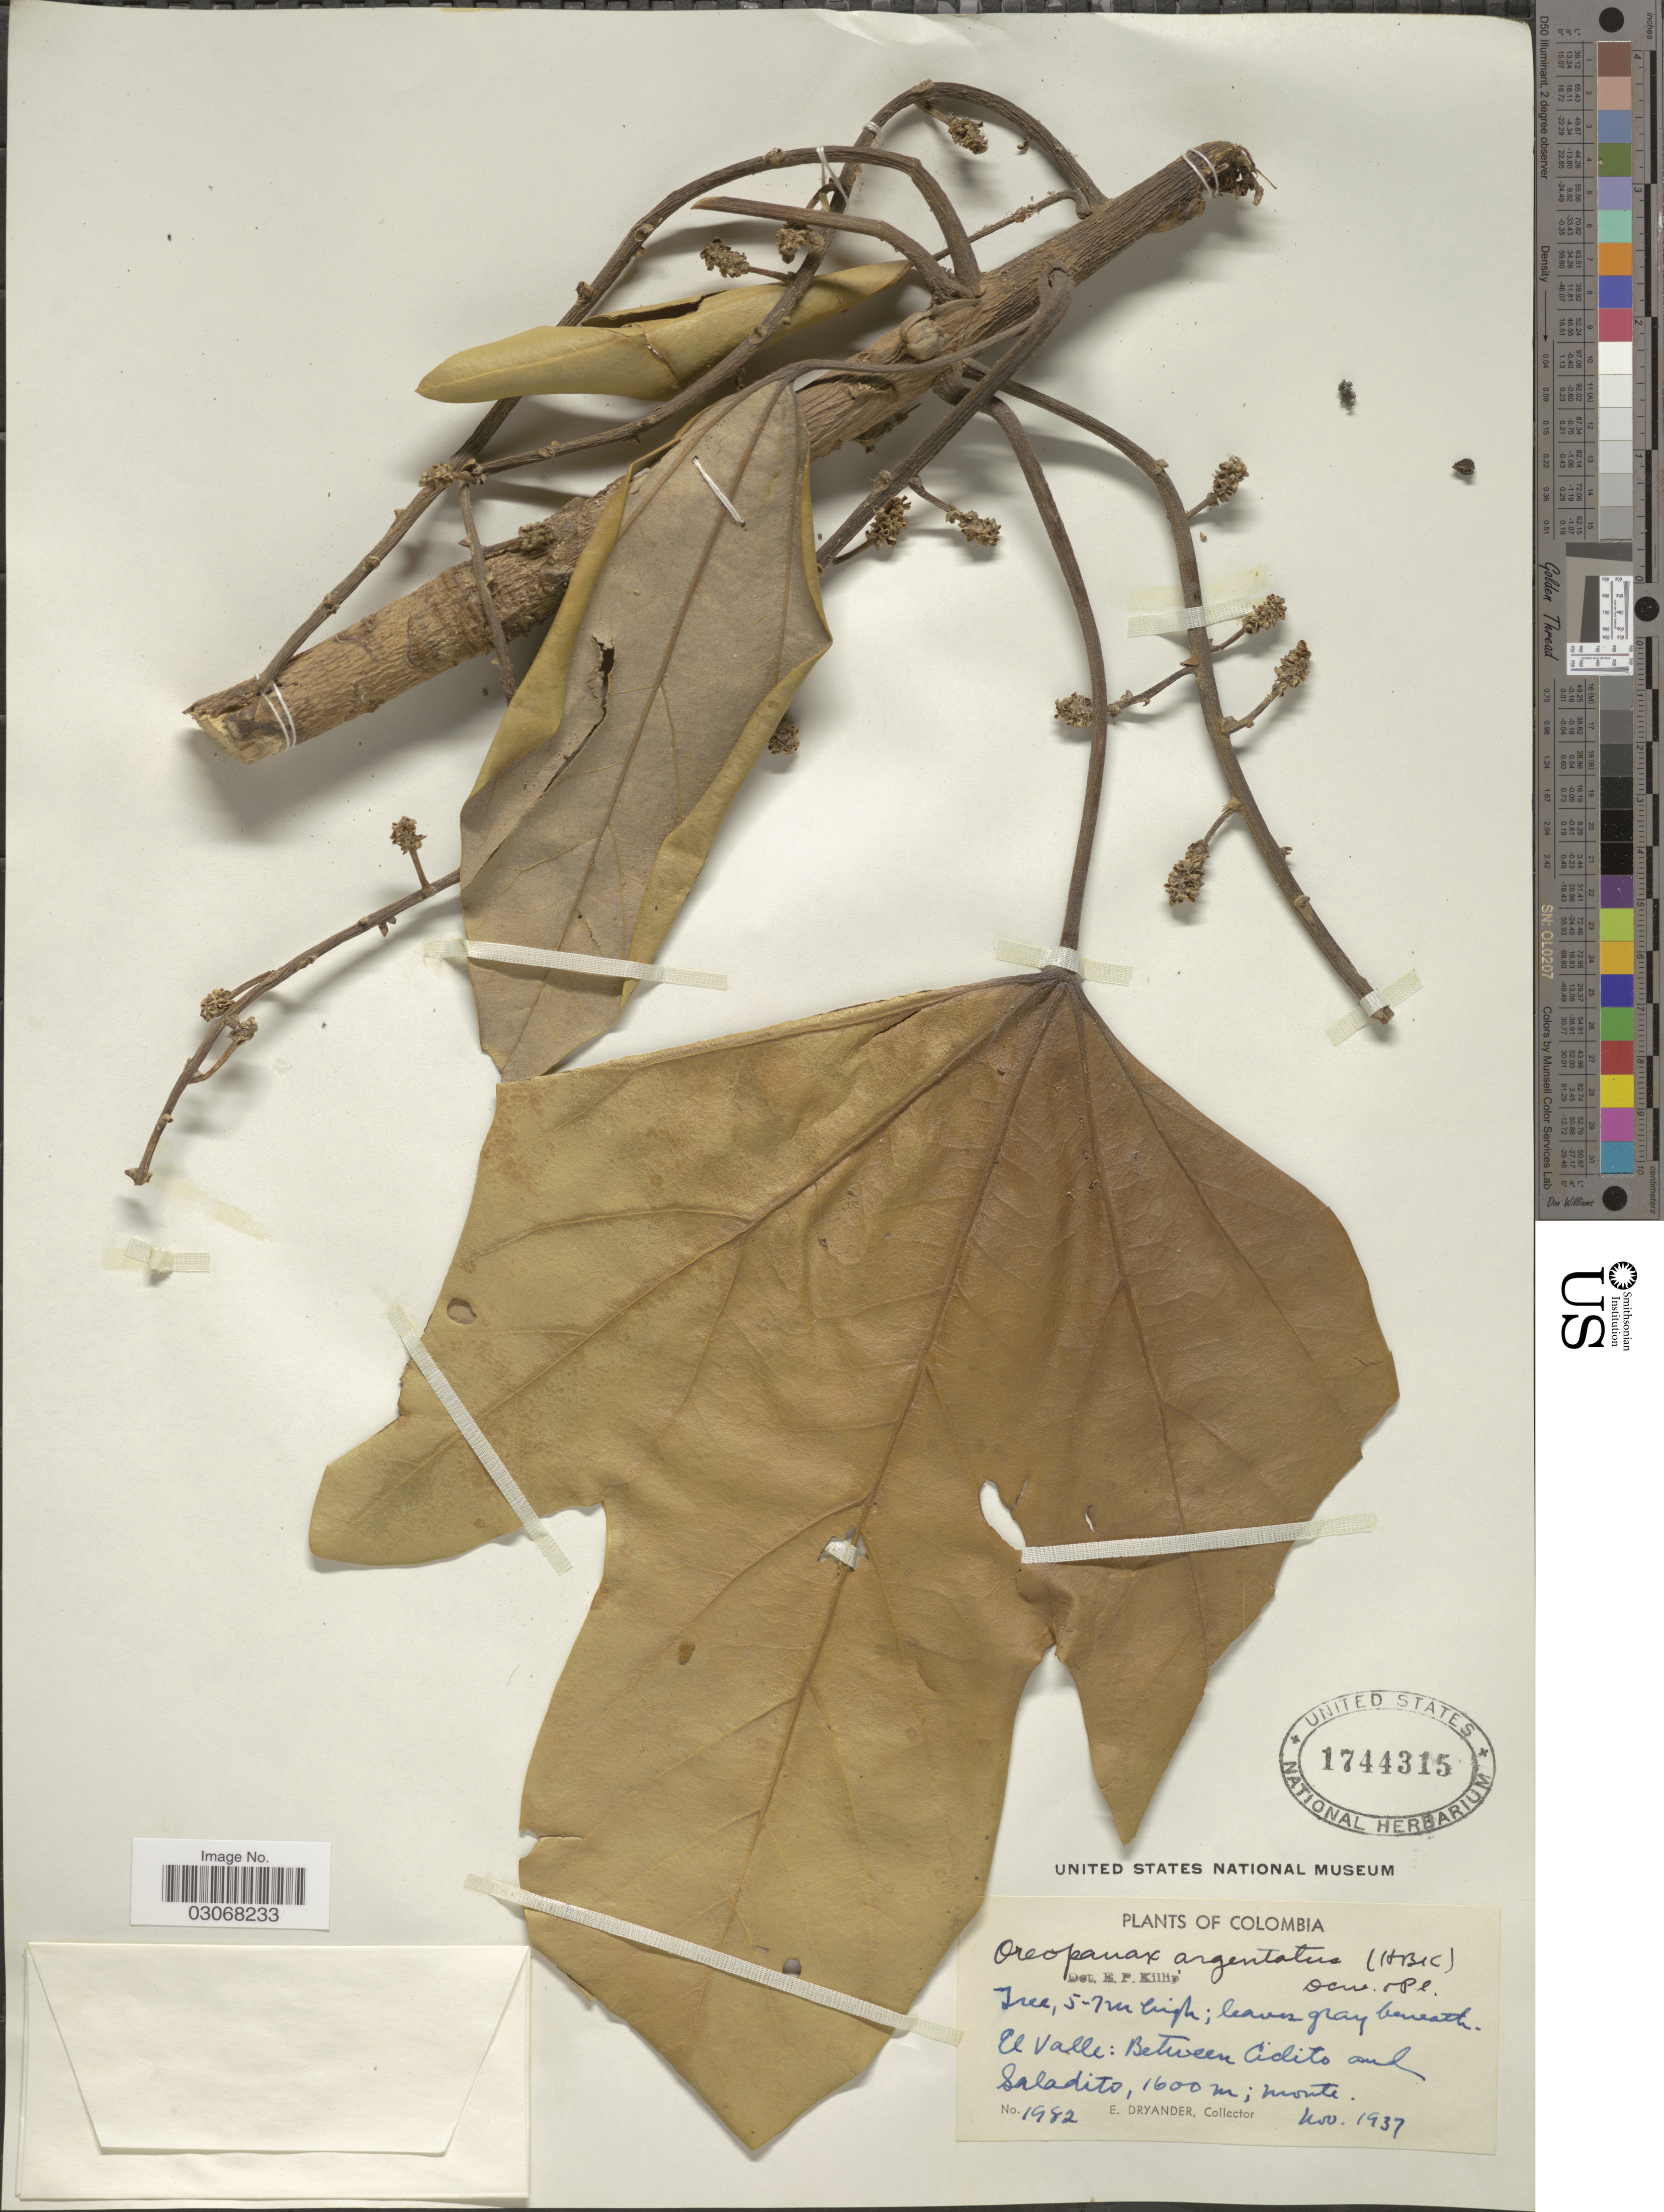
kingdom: Plantae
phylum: Tracheophyta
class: Magnoliopsida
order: Apiales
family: Araliaceae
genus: Oreopanax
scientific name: Oreopanax sp.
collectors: E. Dryander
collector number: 1982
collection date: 1937-11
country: Colombia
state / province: Valle del Cauca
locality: El Valle: Between Ciclito and Saladito.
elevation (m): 1600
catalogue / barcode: US 1744315